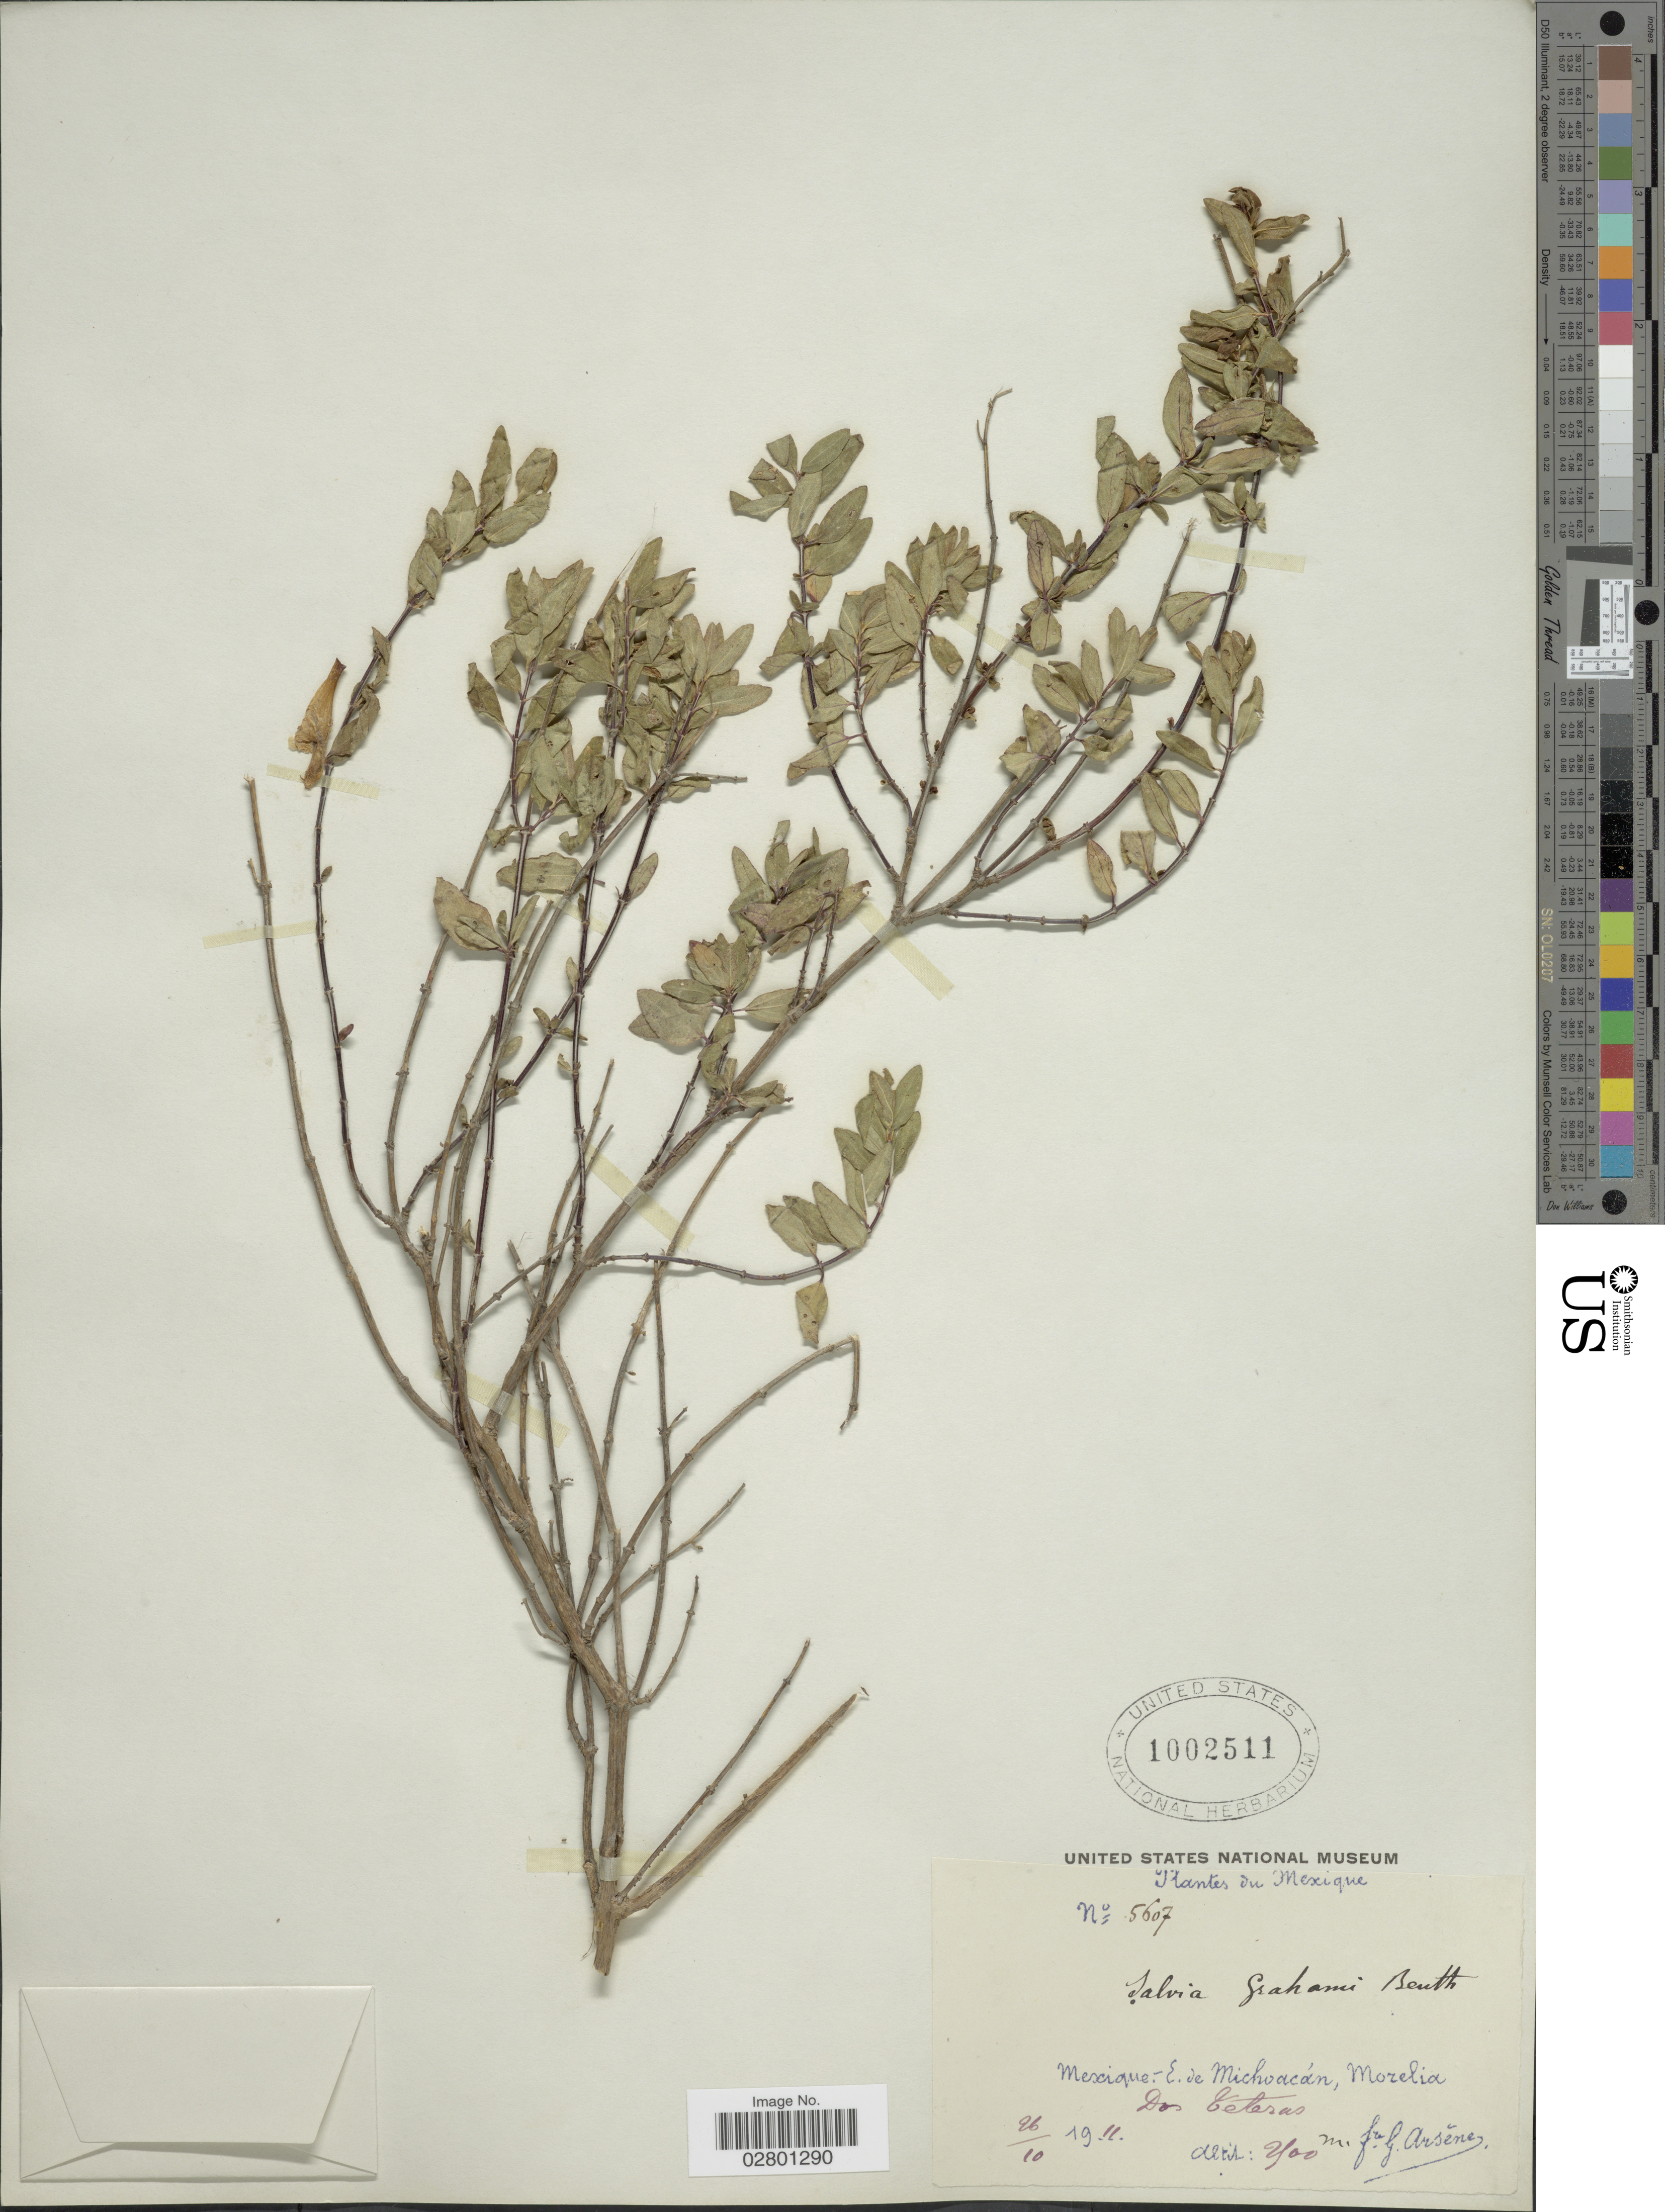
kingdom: Plantae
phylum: Tracheophyta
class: Magnoliopsida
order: Lamiales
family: Lamiaceae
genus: Salvia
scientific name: Salvia grahami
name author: Benth.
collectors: Bro. G. Arsène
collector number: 5607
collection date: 1911-10-26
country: Mexico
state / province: Michoacán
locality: Mexique. - E. de Michoacán, Morelia. Dos Teteras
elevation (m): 2500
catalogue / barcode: US 1002511